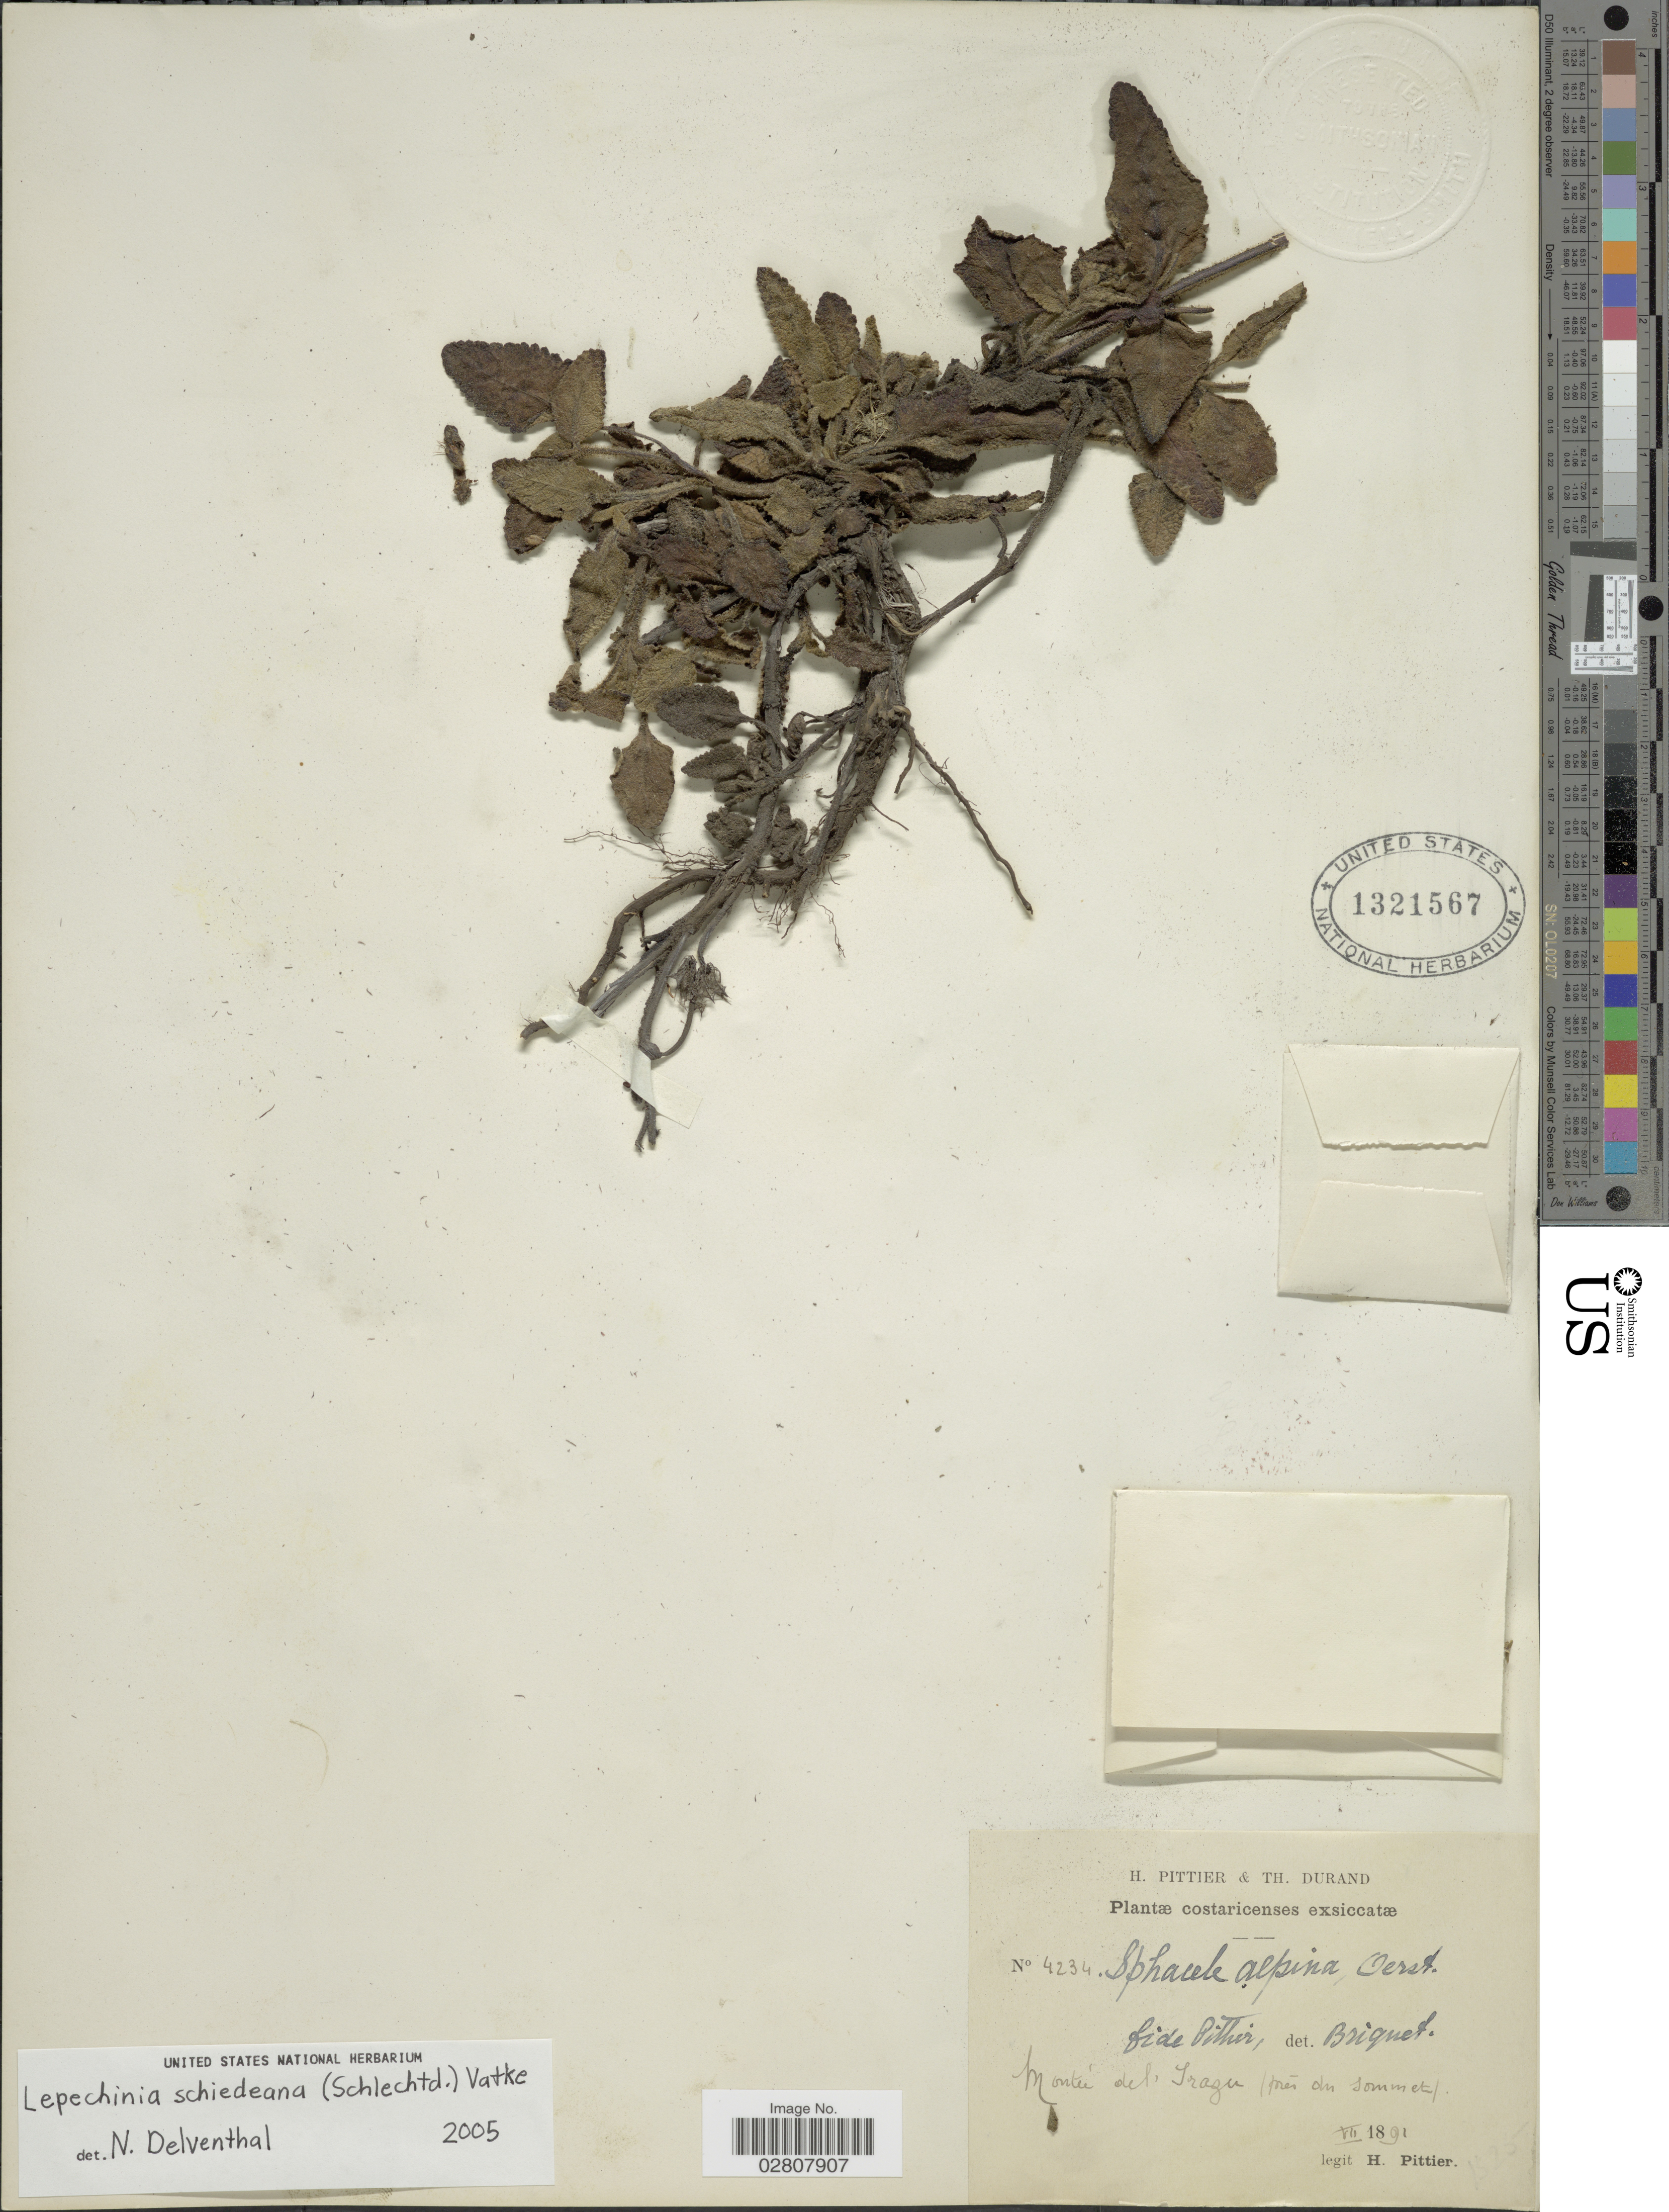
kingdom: Plantae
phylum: Tracheophyta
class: Magnoliopsida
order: Lamiales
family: Lamiaceae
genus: Lepechinia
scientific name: Lepechinia schiedeana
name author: (Schltdl.) Vatke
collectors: H. F. Pittier & T. Durand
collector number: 4234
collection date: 1891-07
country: Costa Rica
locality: Montee del Irazu (prés du sommet)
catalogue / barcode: US 1321567